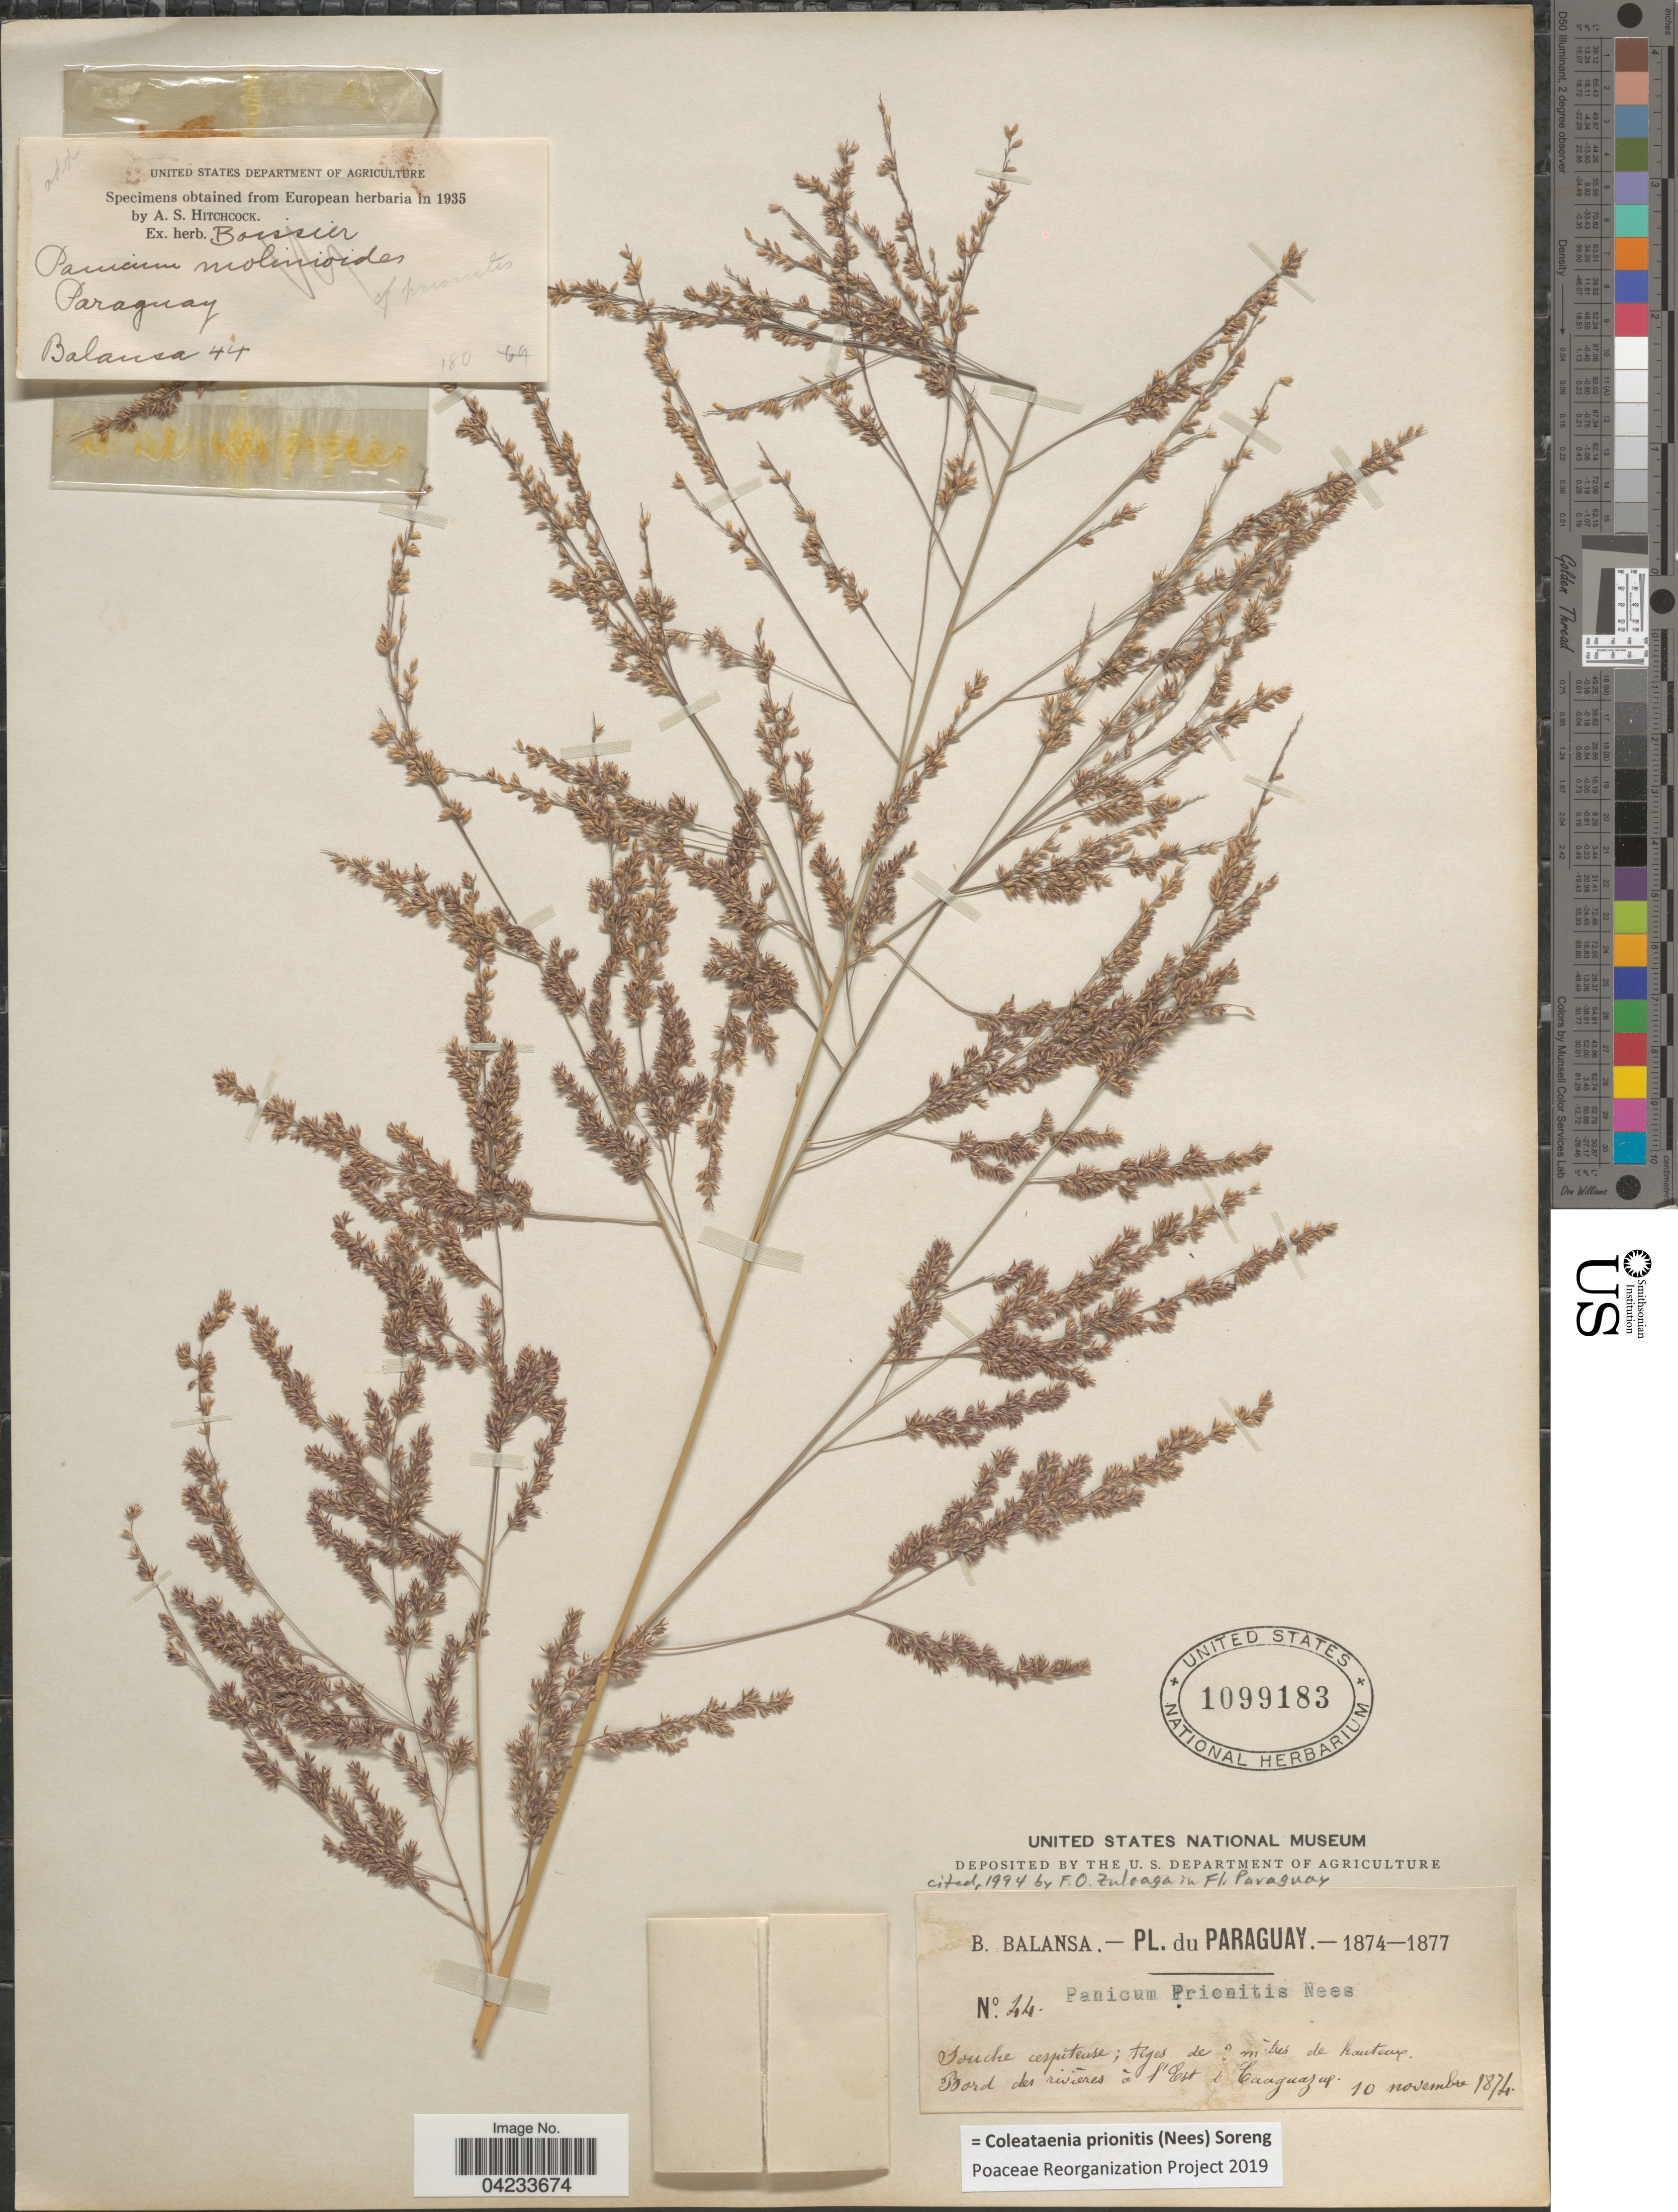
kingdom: Plantae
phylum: Tracheophyta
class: Liliopsida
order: Poales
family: Poaceae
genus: Coleataenia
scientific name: Coleataenia prionitis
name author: (Nees) Soreng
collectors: -. Balansa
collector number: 44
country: Paraguay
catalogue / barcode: US 1099183